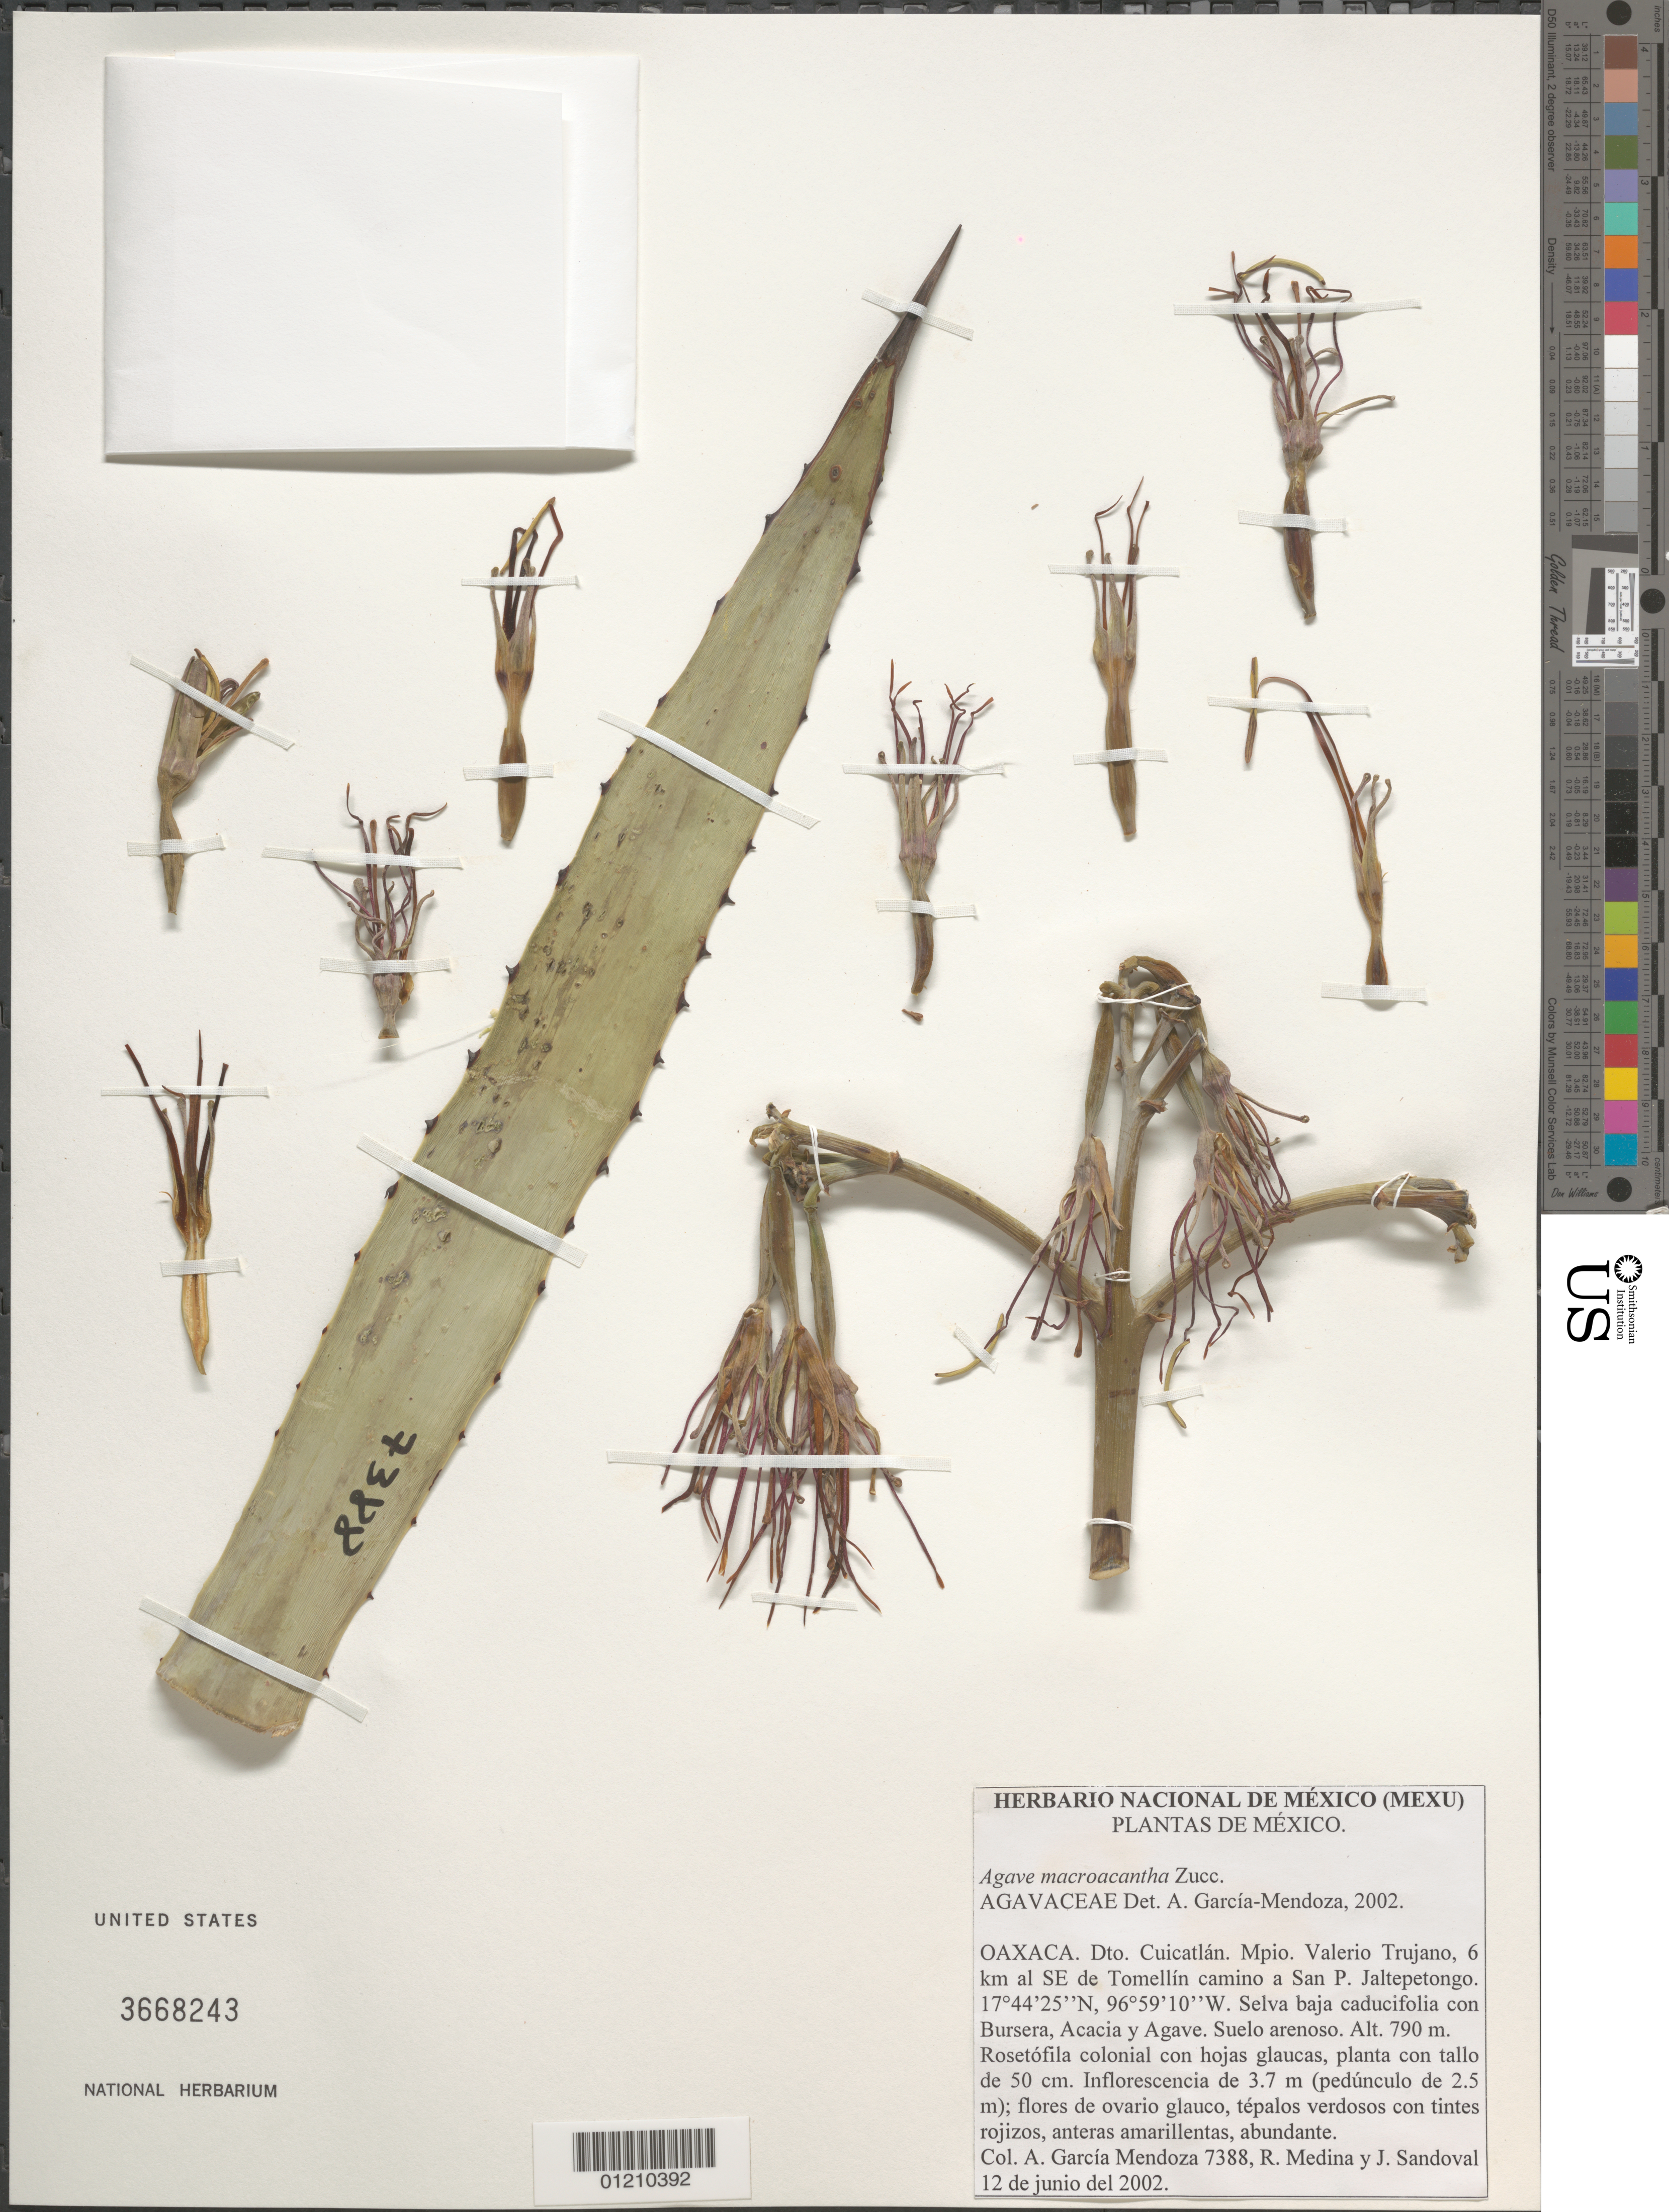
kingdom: Plantae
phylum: Tracheophyta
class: Liliopsida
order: Asparagales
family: Asparagaceae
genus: Agave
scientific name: Agave macroacantha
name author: Zucc.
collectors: A. García-Mendoza, R. Medina & J. Sandoval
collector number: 7388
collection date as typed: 12 June 2002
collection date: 2002-06-12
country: Mexico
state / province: Oaxaca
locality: Cuicatlan. Mpio. Valerio Trujano, 6 km al SE de Tomellin camino a San Jaltepetongo.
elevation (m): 790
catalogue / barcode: US 3668243